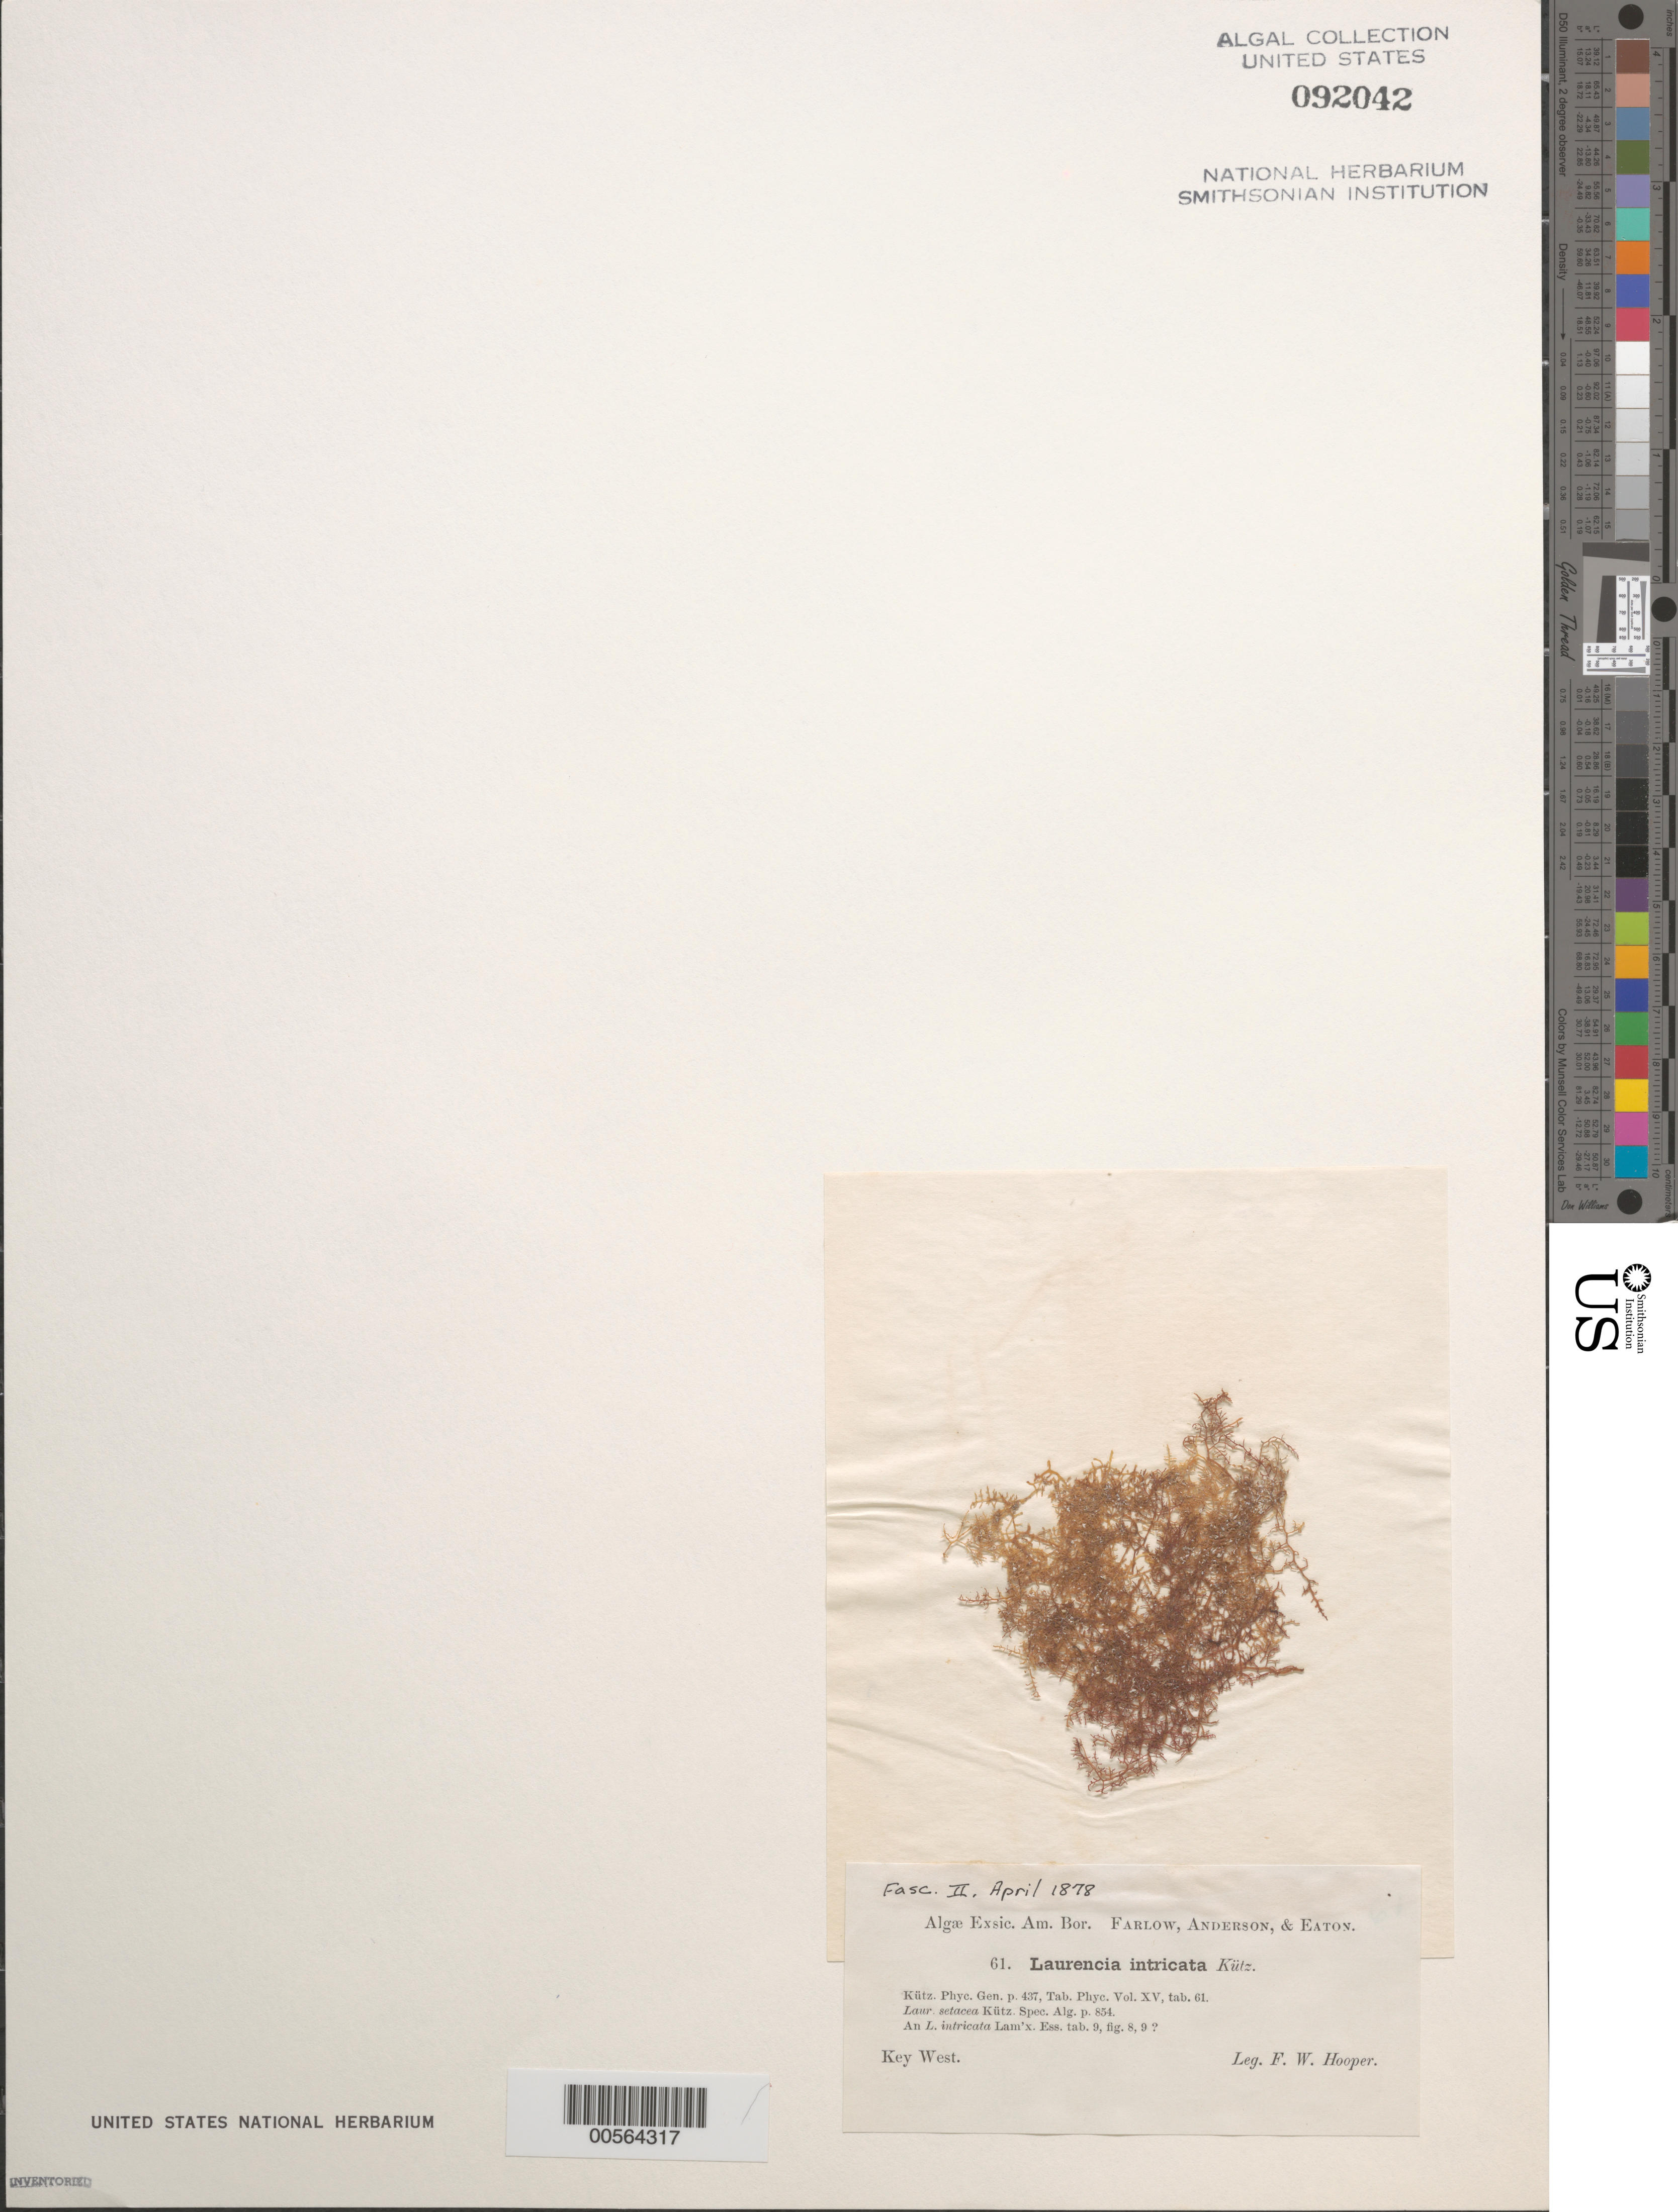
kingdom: Plantae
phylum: Rhodophyta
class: Florideophyceae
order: Ceramiales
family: Rhodomelaceae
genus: Laurencia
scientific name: Laurencia intricata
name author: J.V.Lamouroux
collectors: F. Hooper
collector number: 61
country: United States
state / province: Florida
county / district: Monroe County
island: Key West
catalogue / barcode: US 92042